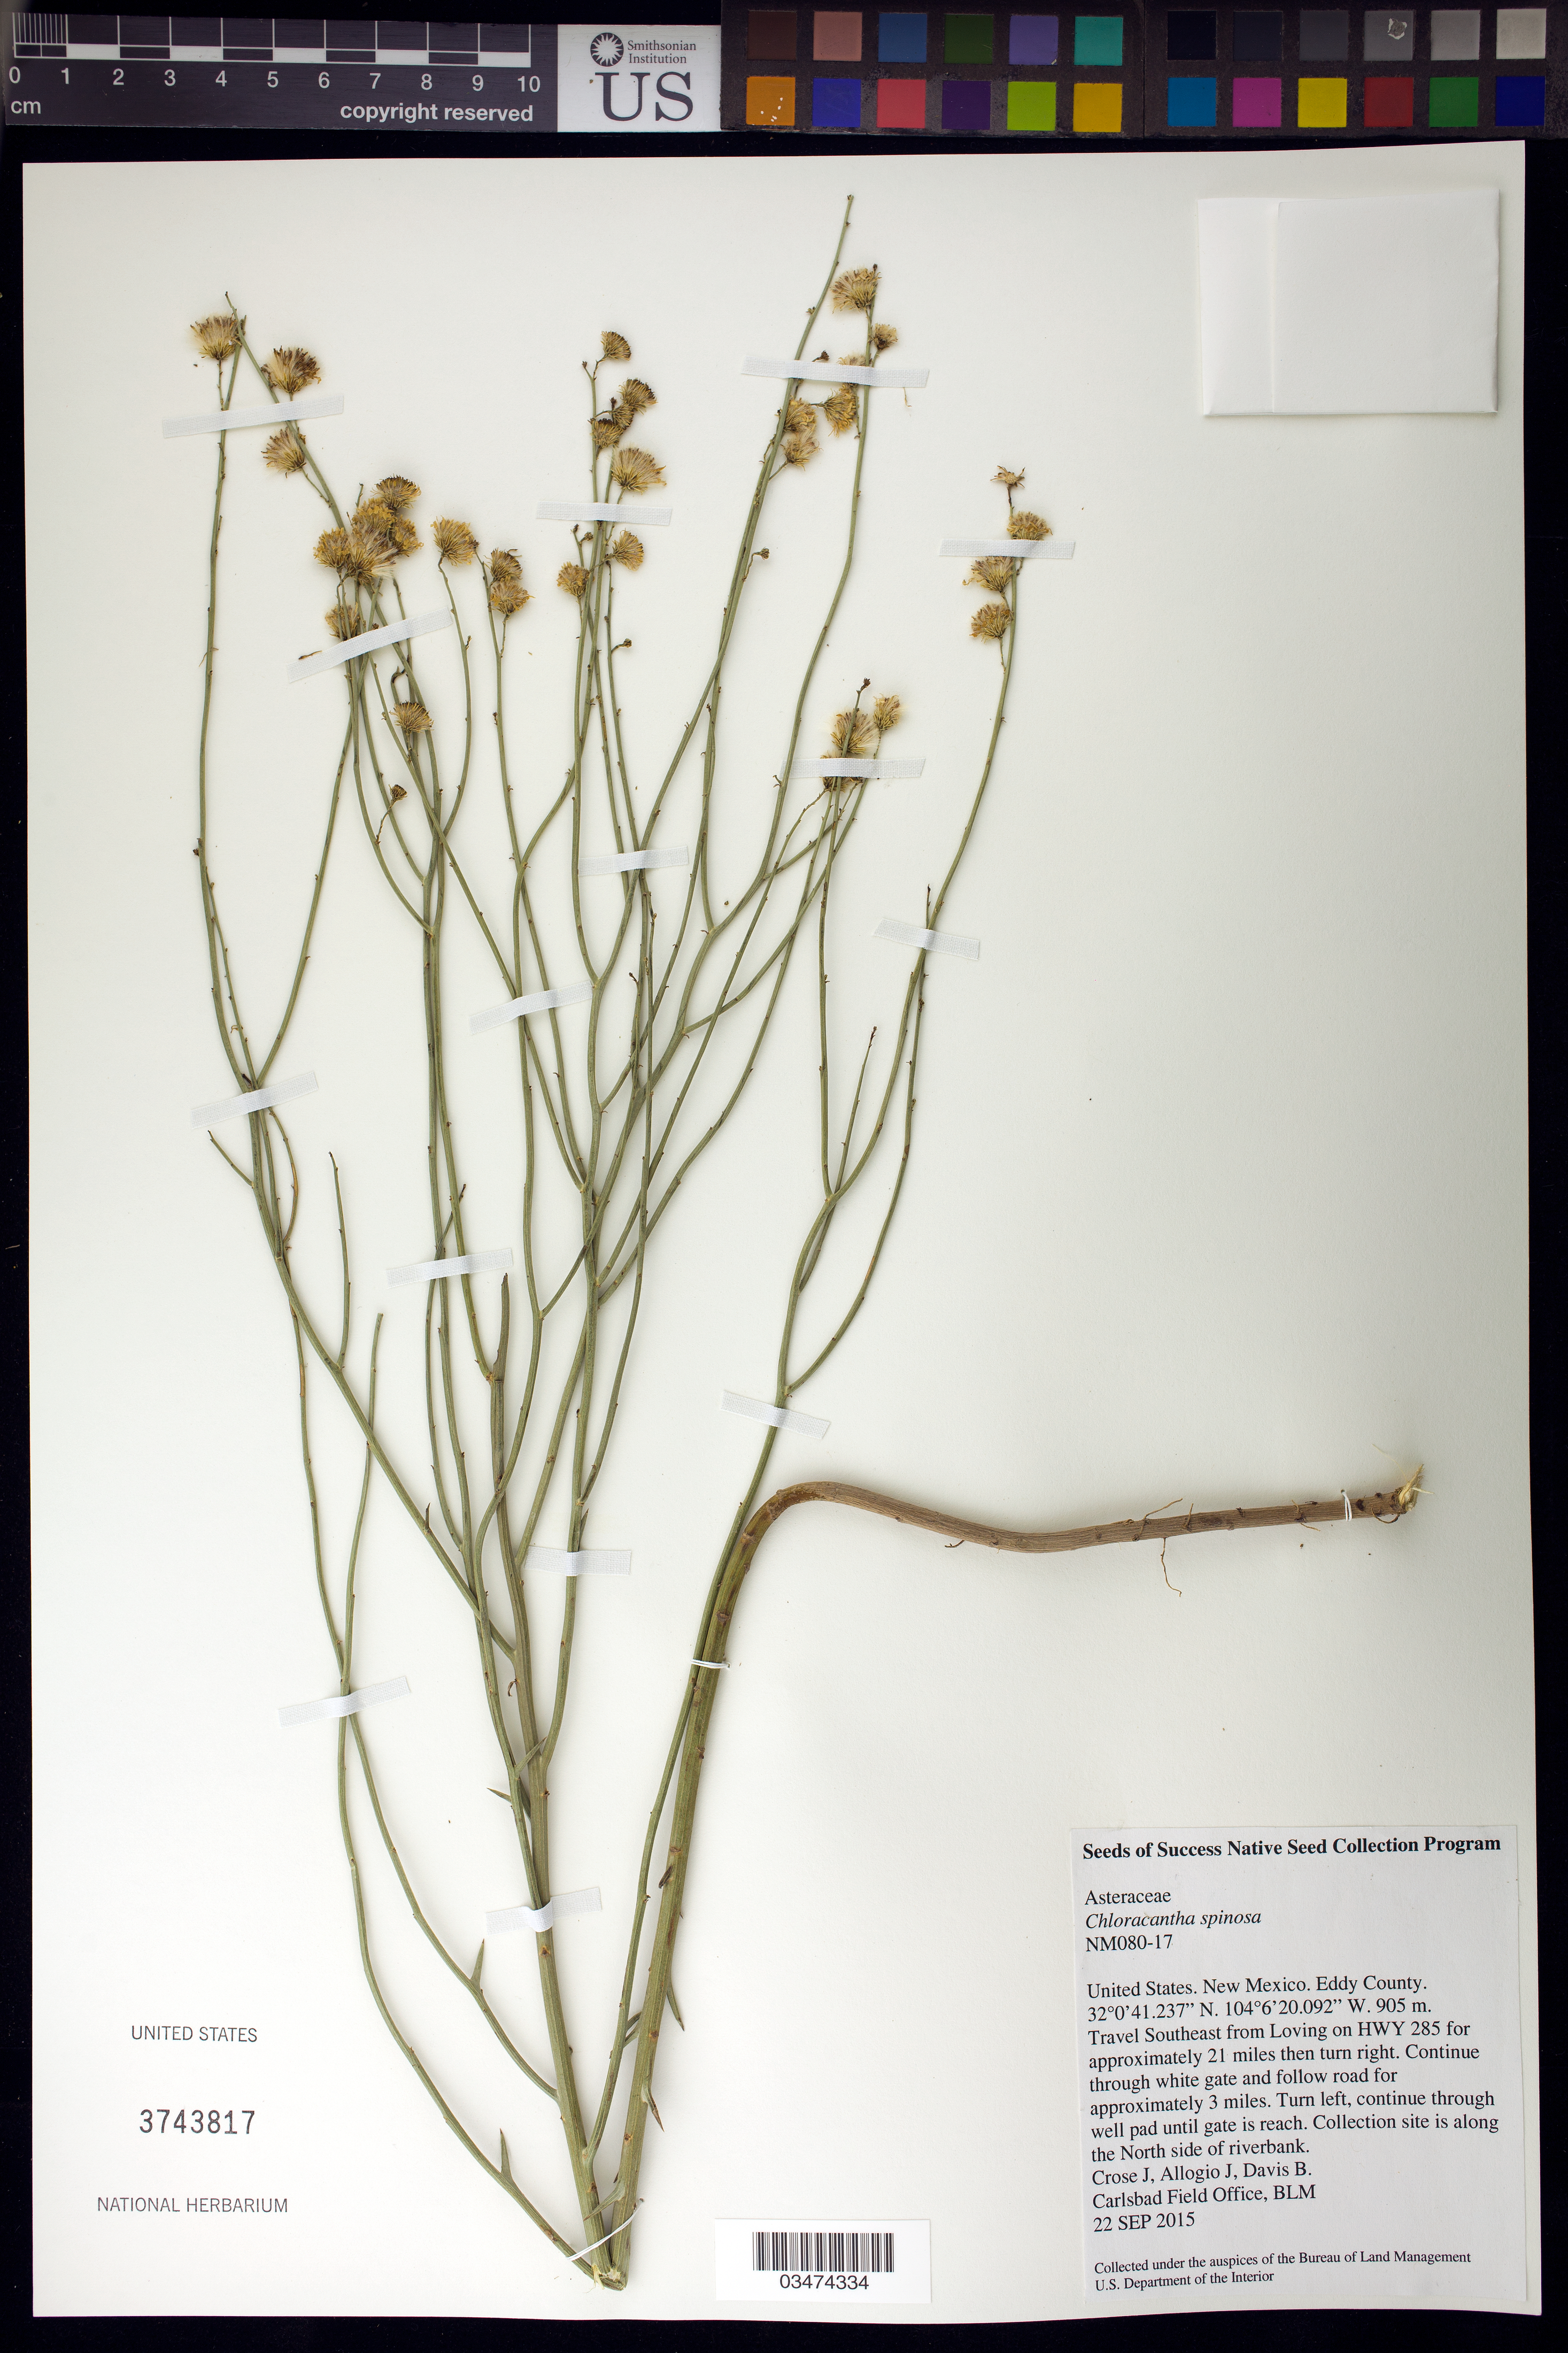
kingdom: Plantae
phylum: Tracheophyta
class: Magnoliopsida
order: Asterales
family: Asteraceae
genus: Chloracantha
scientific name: Chloracantha spinosa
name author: (Benth.) G.L. Nesom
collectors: J. Crose, B. Davis & J. Allogio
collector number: NM080-17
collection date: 2015-09-22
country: United States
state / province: New Mexico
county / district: Eddy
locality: SE from Loving on Hwy 285 for approx. 21 mi.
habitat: Site was located directly along bank of Delaware River therefore soil and associate species differ some from the ecosite determined for this area which is: R042XC007NM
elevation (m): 905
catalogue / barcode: US 3743817